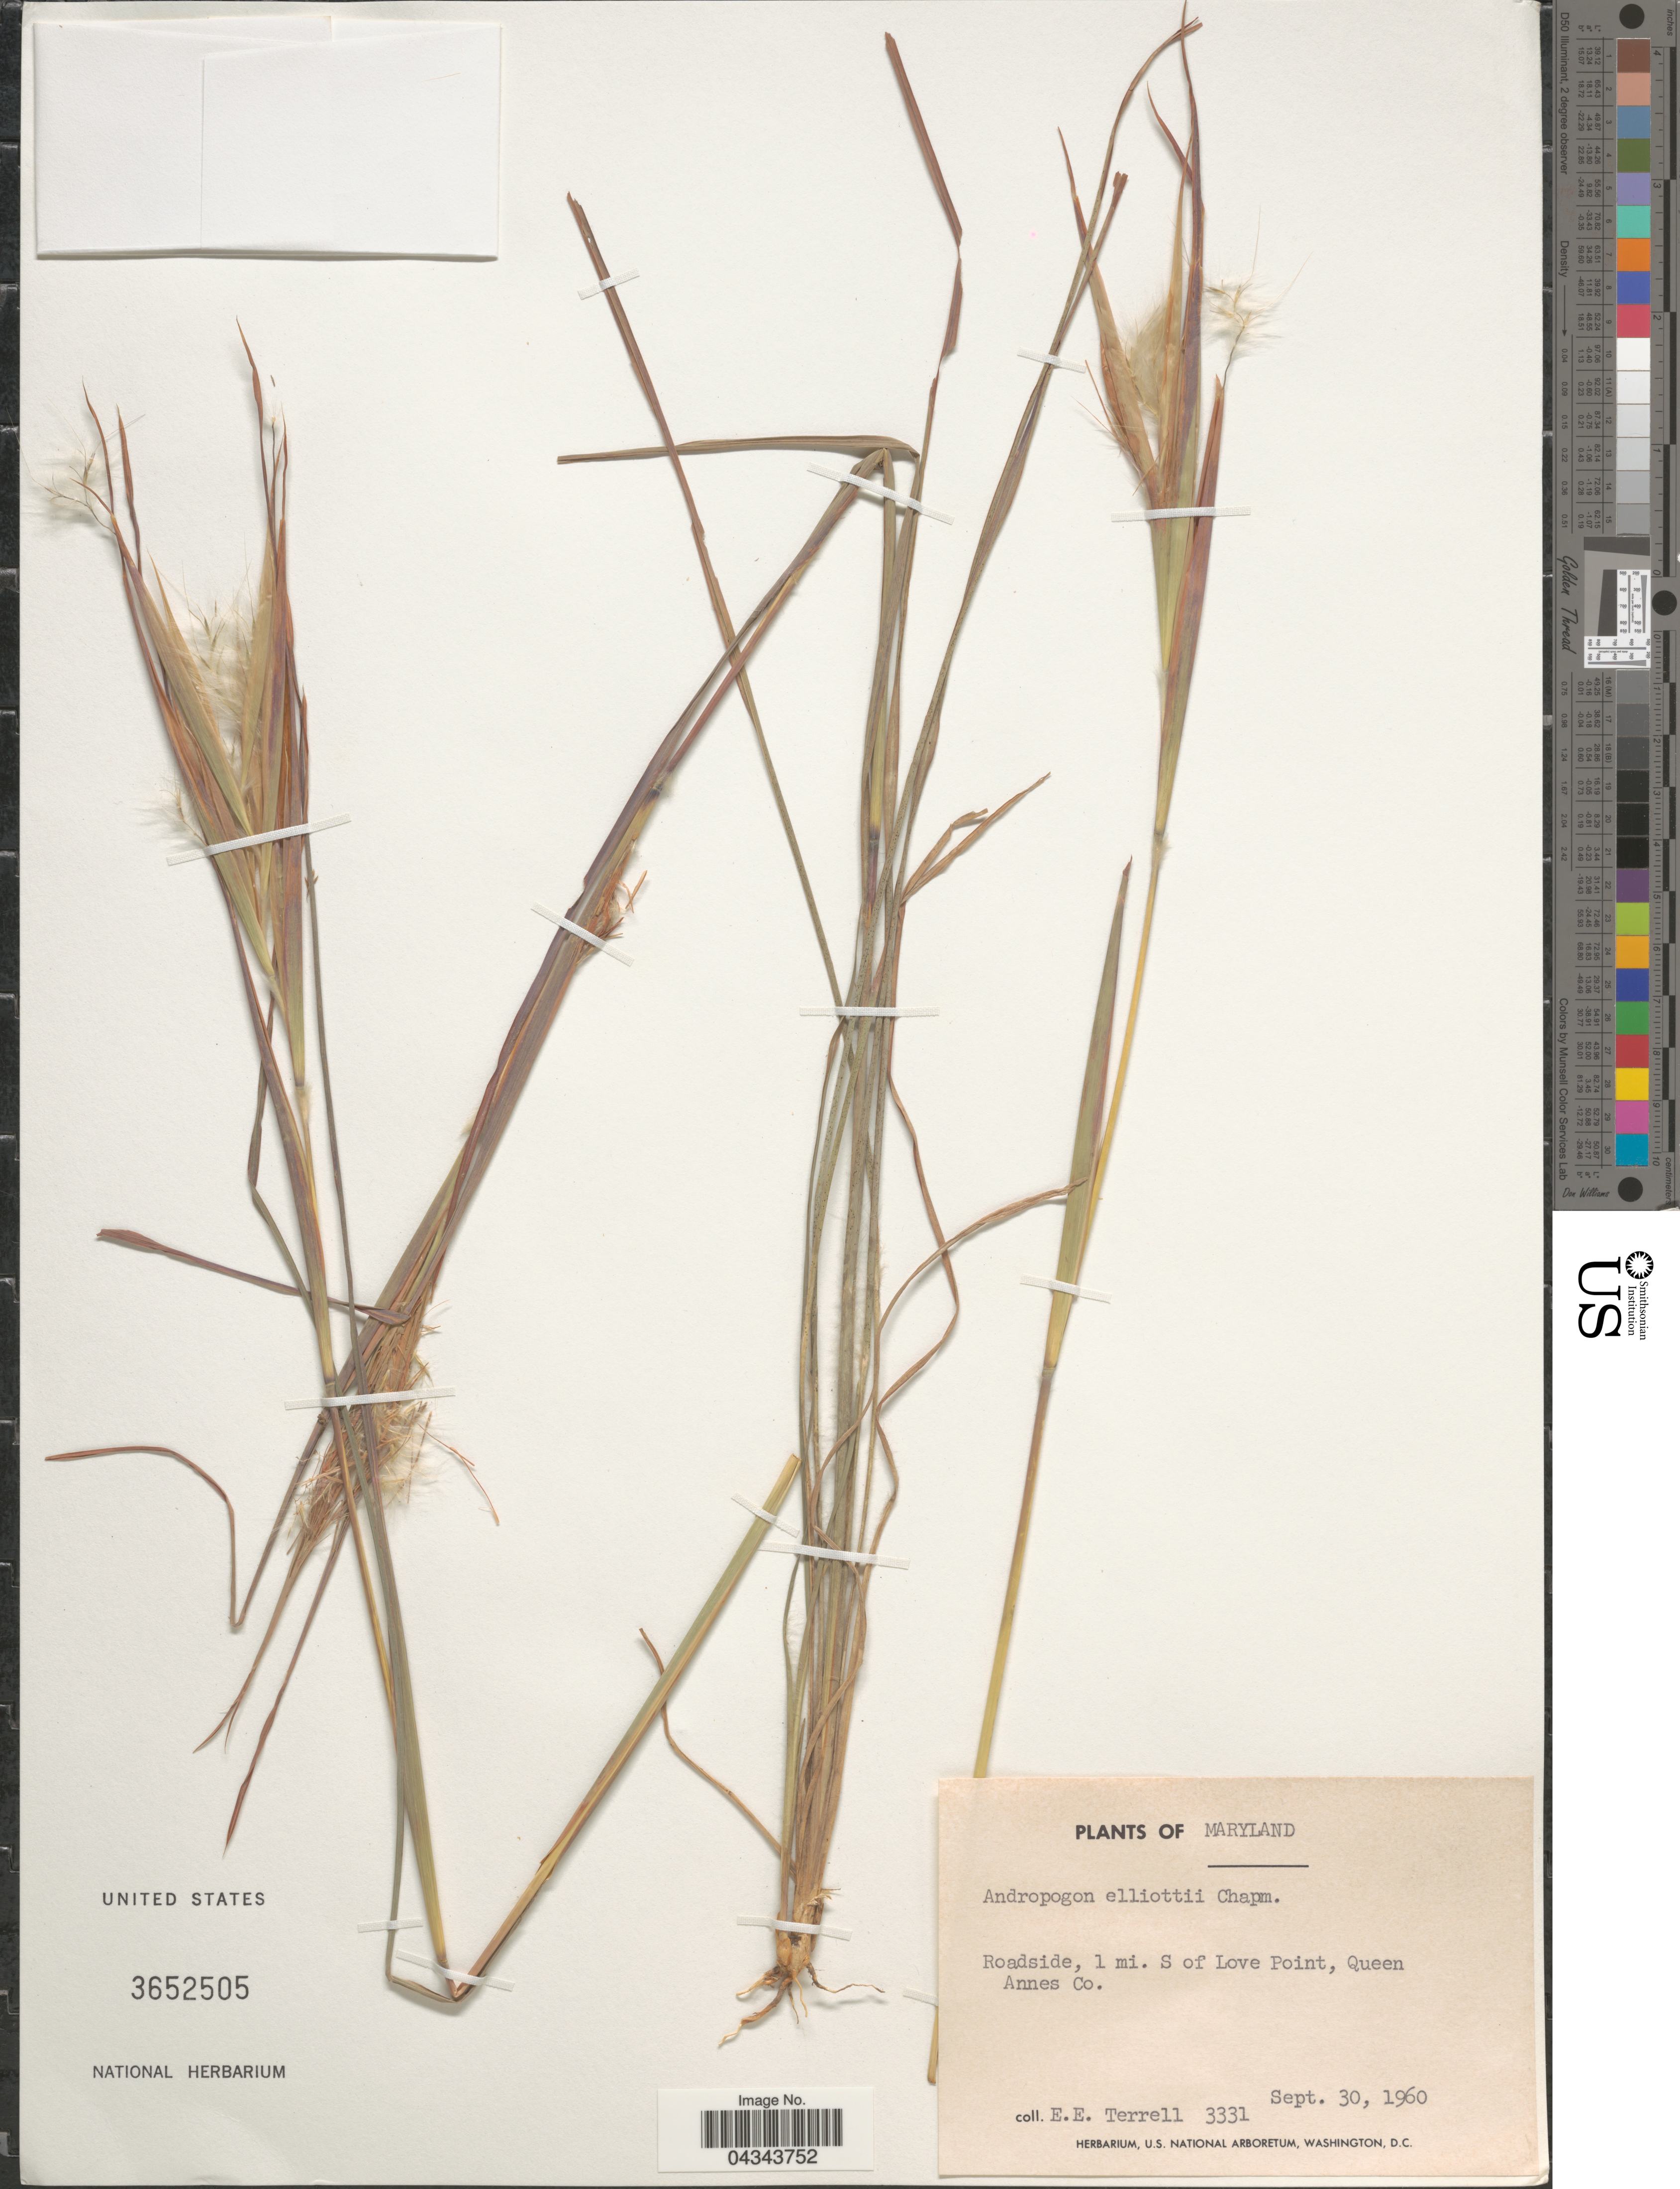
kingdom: Plantae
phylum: Tracheophyta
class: Liliopsida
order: Poales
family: Poaceae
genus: Andropogon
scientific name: Andropogon ternarius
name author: Michx.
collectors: E. E. Terrell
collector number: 3331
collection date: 1960-09-30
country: United States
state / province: Maryland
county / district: Queen Anne's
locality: Roadside, 1 mi. S of Love Point, Queen Annes Co.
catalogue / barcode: US 3652505